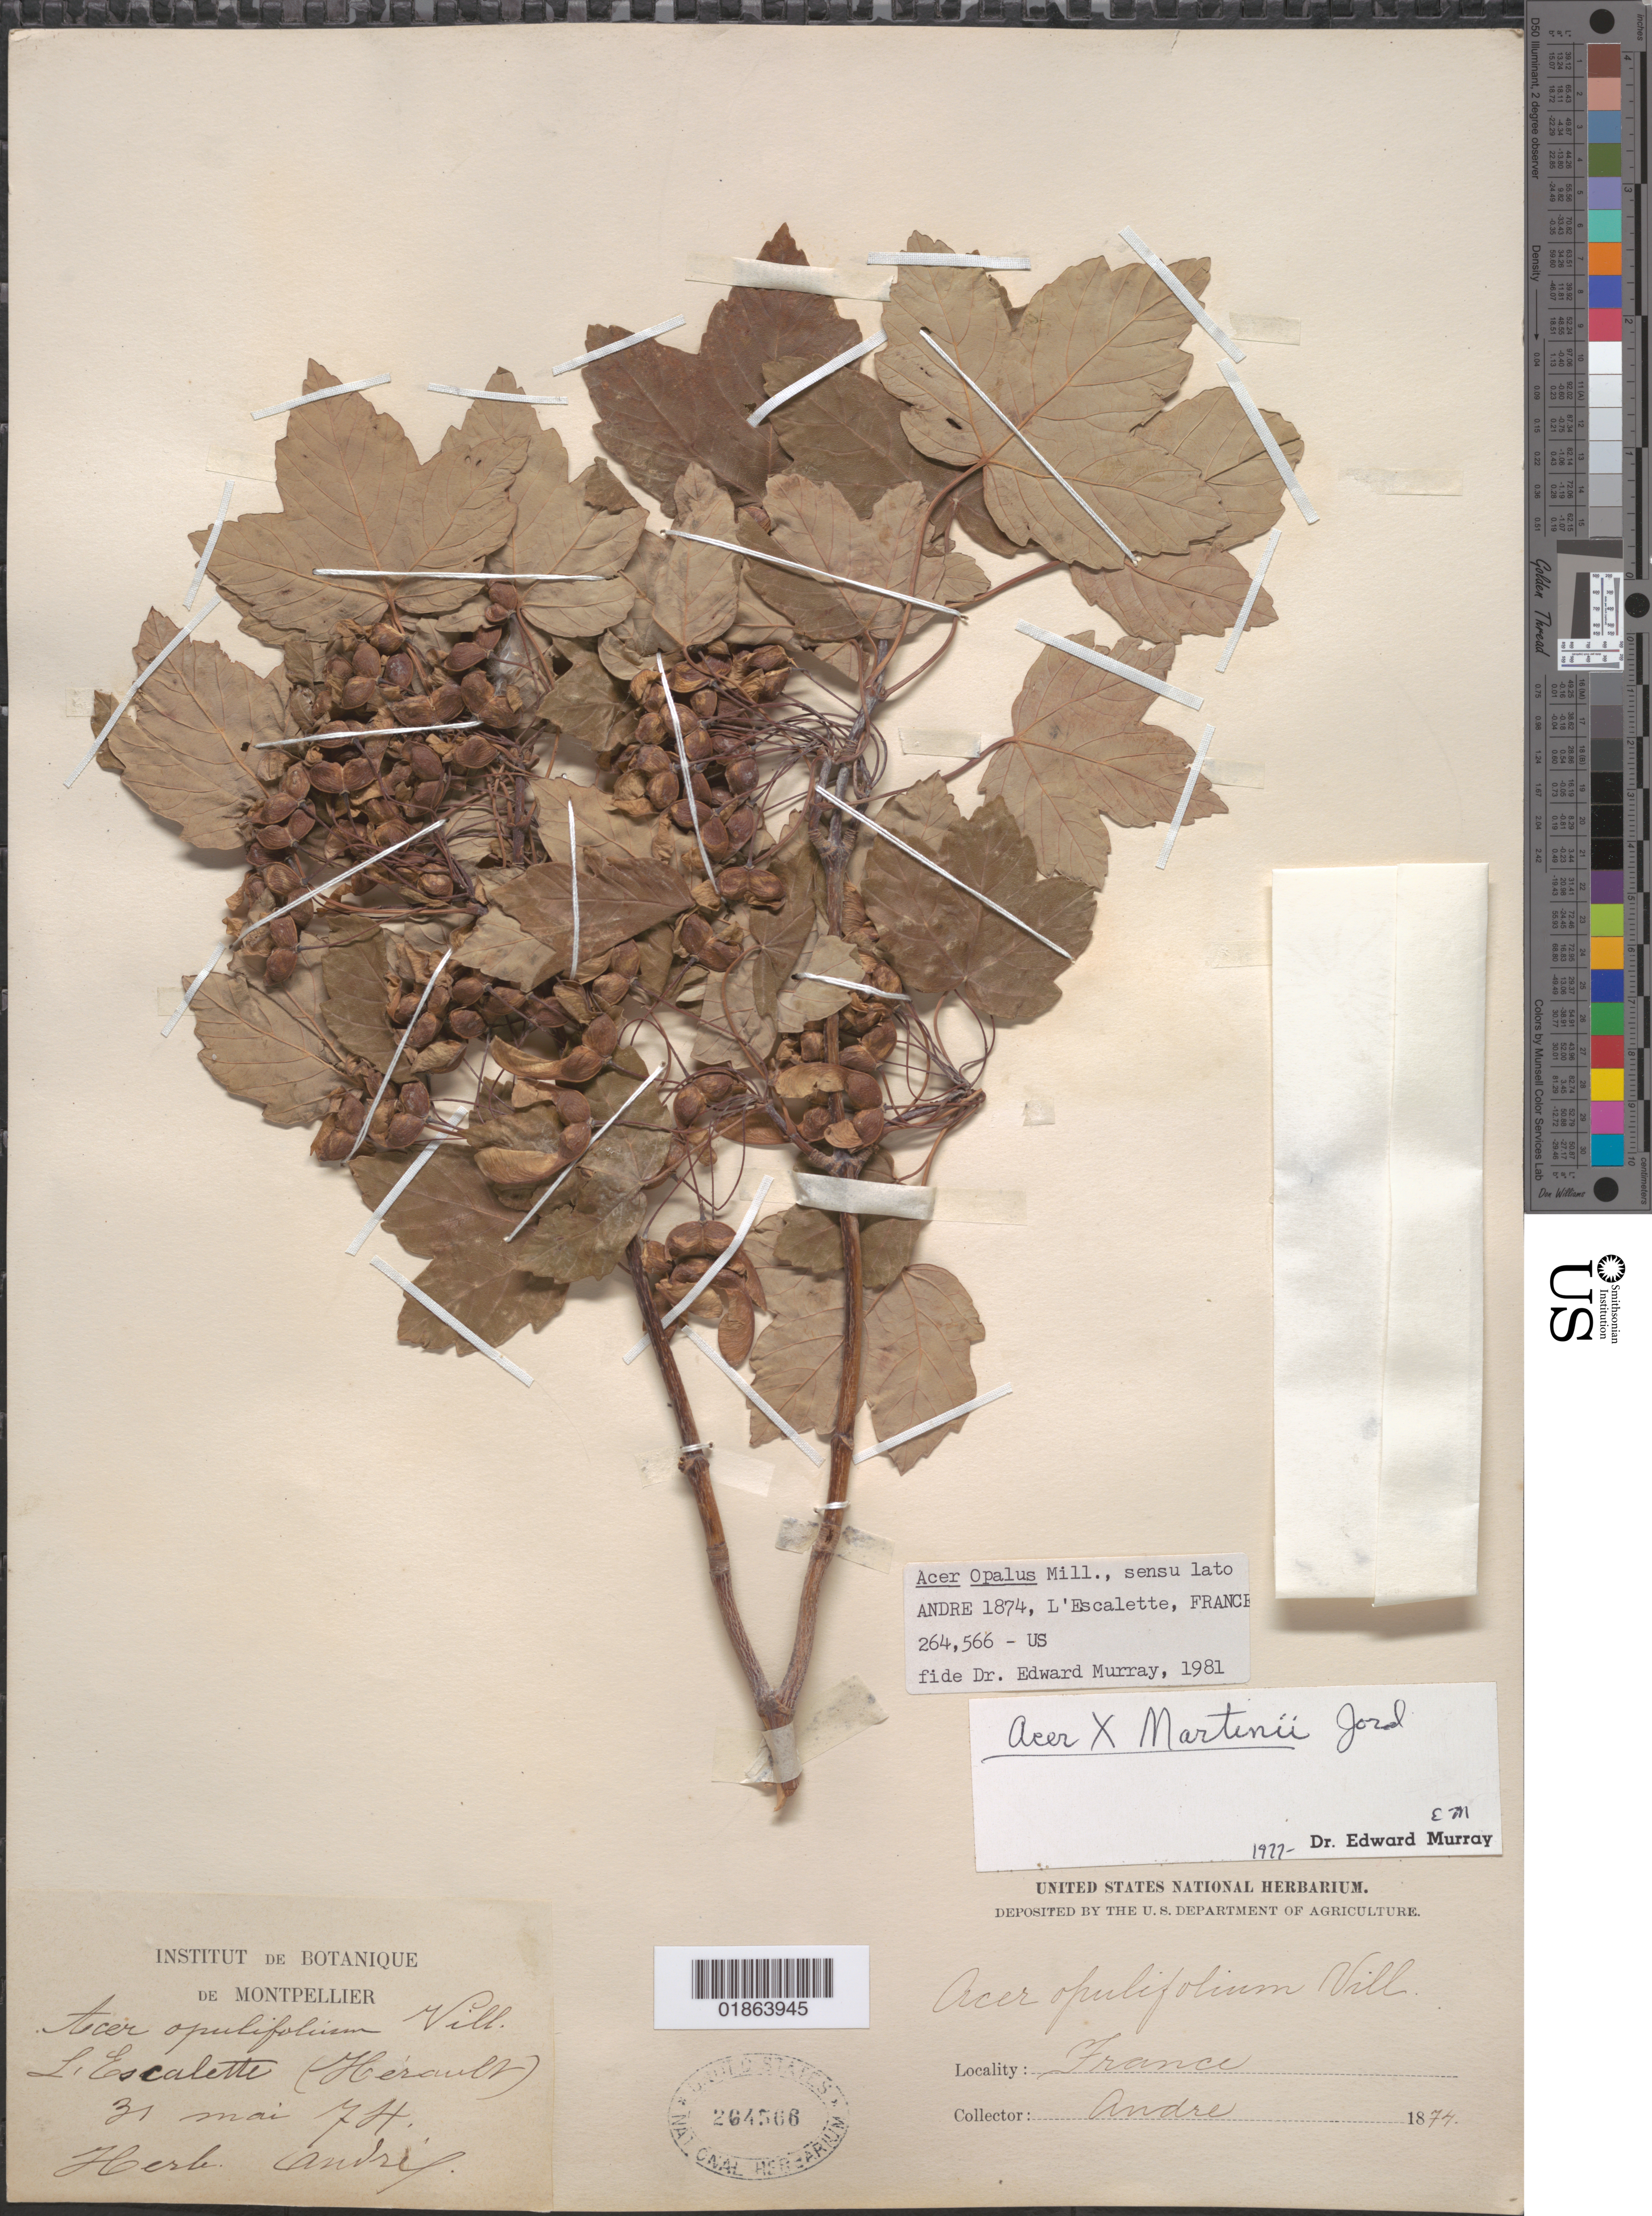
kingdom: Plantae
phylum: Tracheophyta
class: Magnoliopsida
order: Sapindales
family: Sapindaceae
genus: Acer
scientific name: Acer opalus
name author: Mill.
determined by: Murray, Edward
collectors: ex herb. Andre Lawalree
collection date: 1874-05-31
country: France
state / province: Occitanie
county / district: Hérault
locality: L'Escalette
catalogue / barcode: US 264566